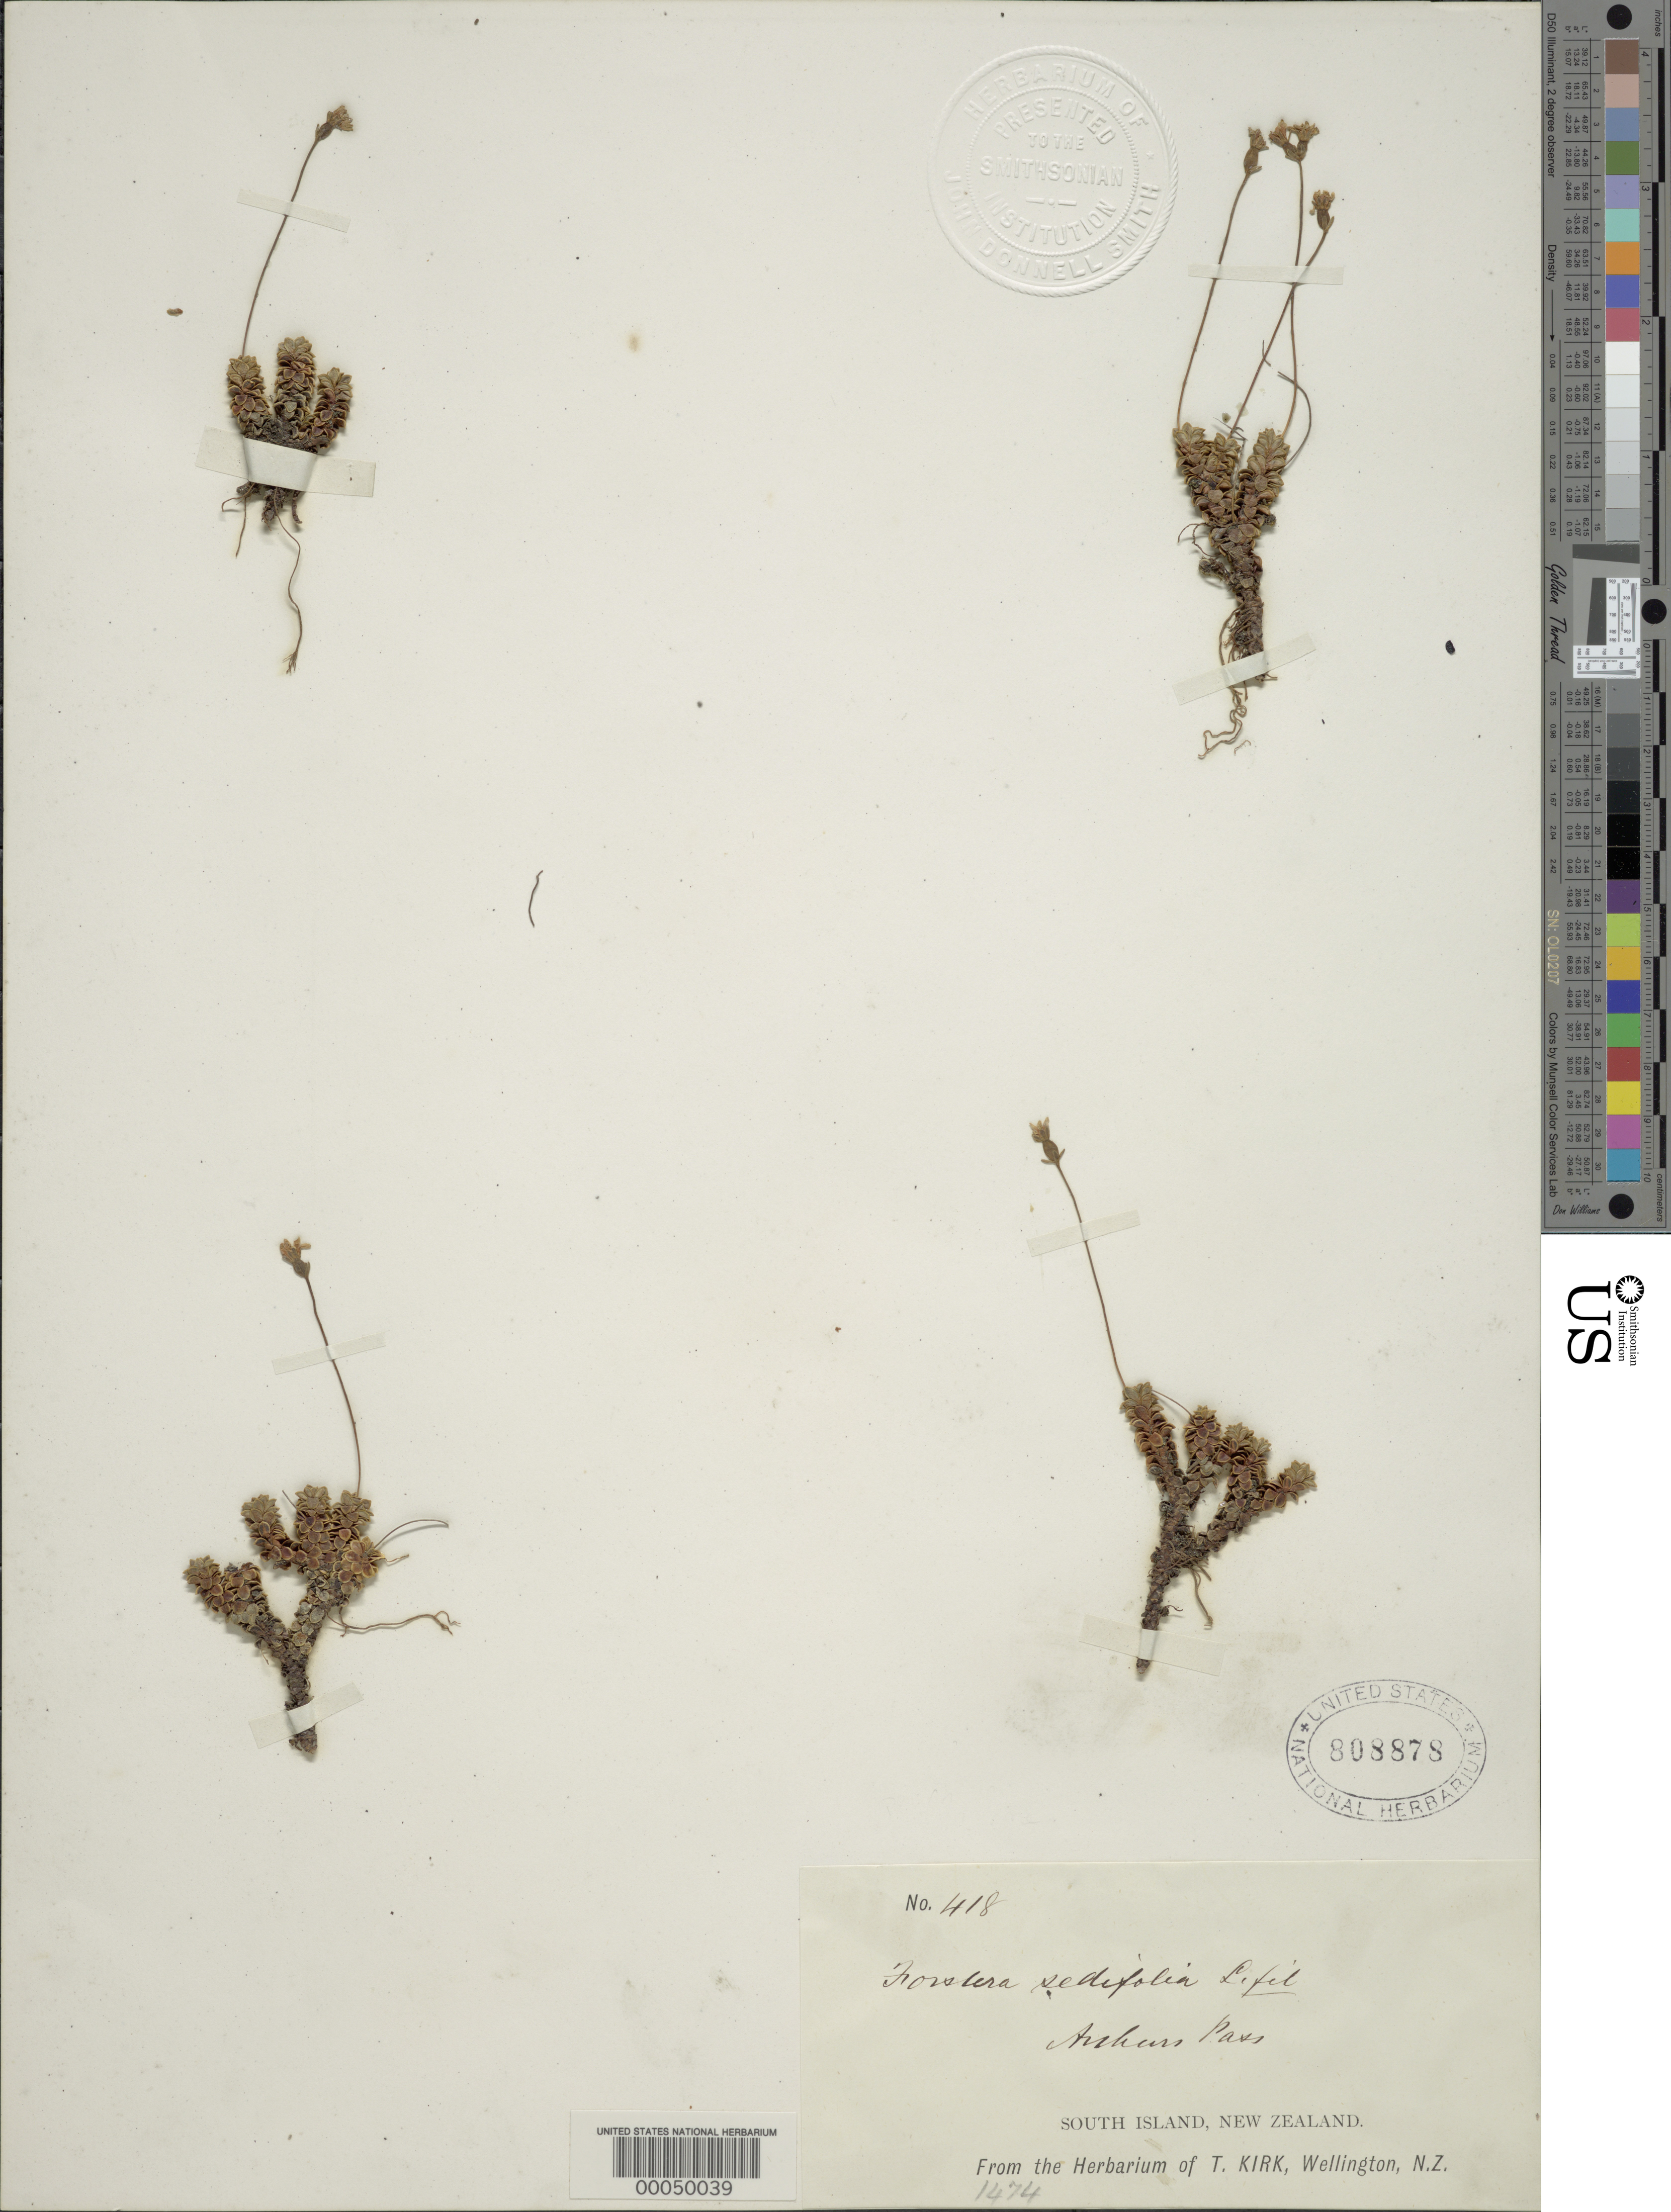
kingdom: Plantae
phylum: Tracheophyta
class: Magnoliopsida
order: Asterales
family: Stylidiaceae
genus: Forstera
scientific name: Forstera sedifolia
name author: G. Forst.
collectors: ex herb. T. Kirk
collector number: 418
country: New Zealand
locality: Arthurs Pass. South Island.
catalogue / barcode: US 808878